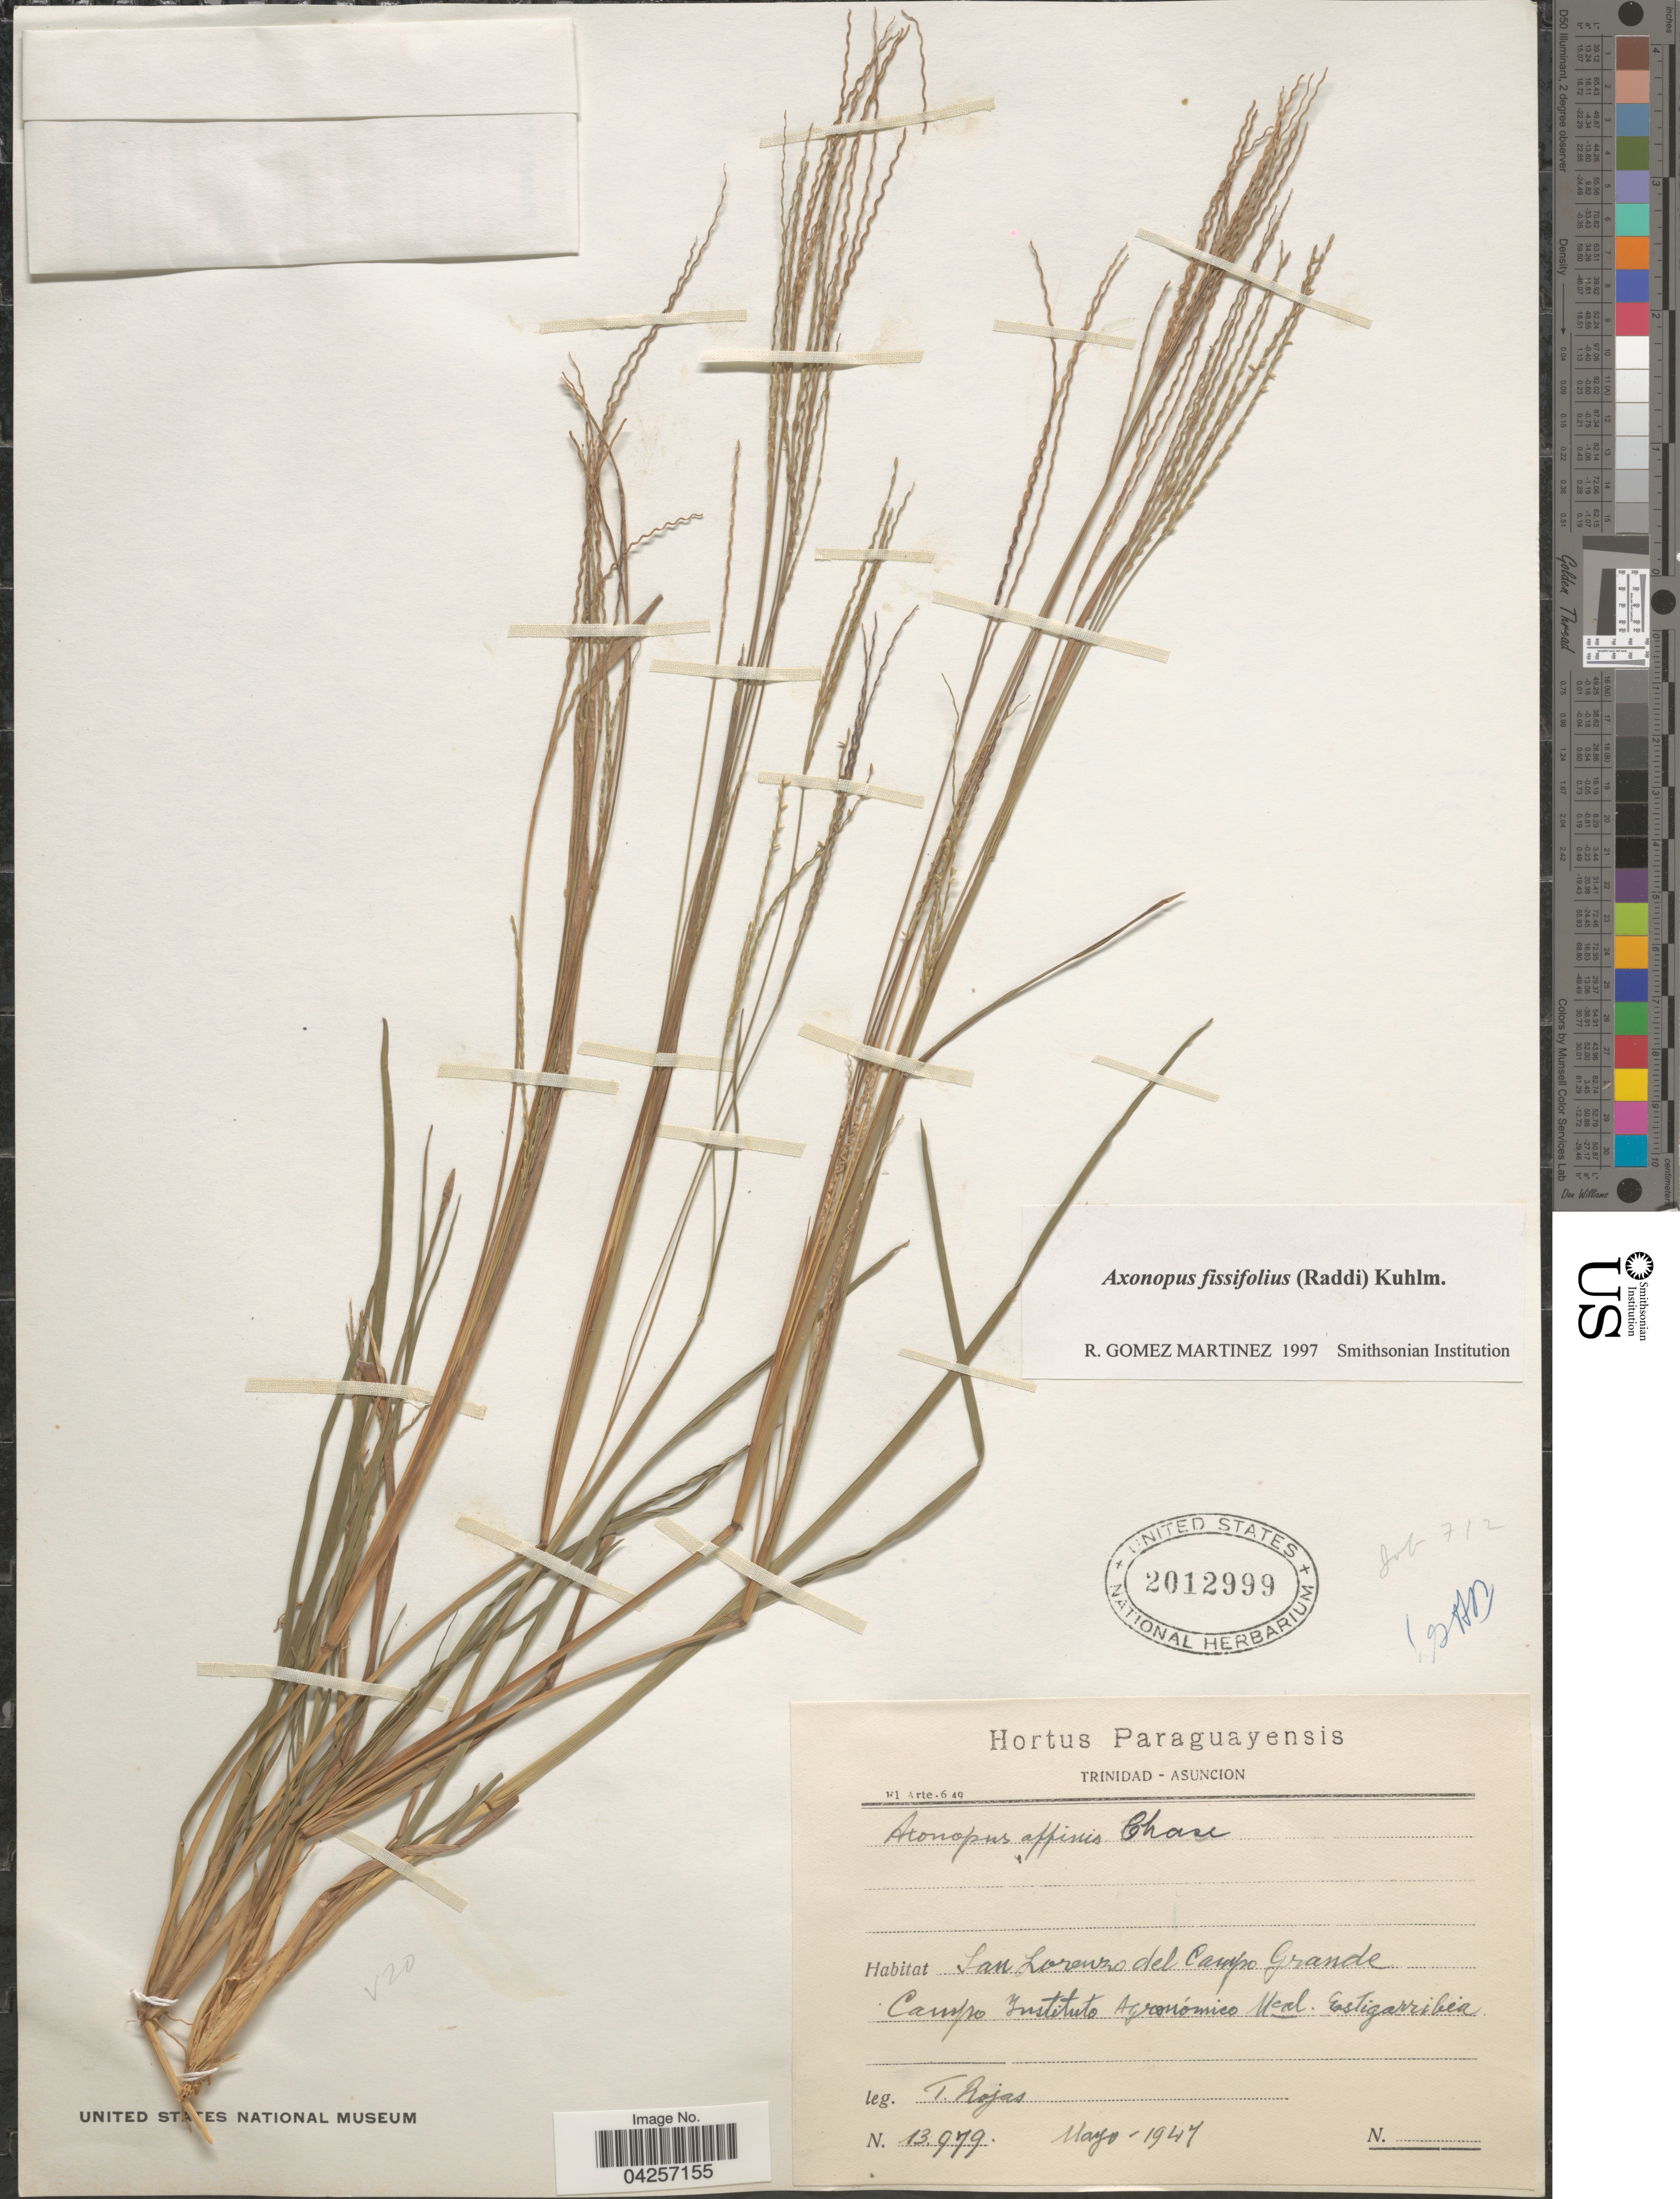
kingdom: Plantae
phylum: Tracheophyta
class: Liliopsida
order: Poales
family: Poaceae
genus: Axonopus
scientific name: Axonopus fissifolius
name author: (Raddi) Kuhlm.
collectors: T. Rojas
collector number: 13979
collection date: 1947-05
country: Paraguay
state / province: Asuncion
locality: San Lorenzo del Campo Grande. Campo Instituto Agronómico Mcal. Estigarribia.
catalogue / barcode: US 2012999